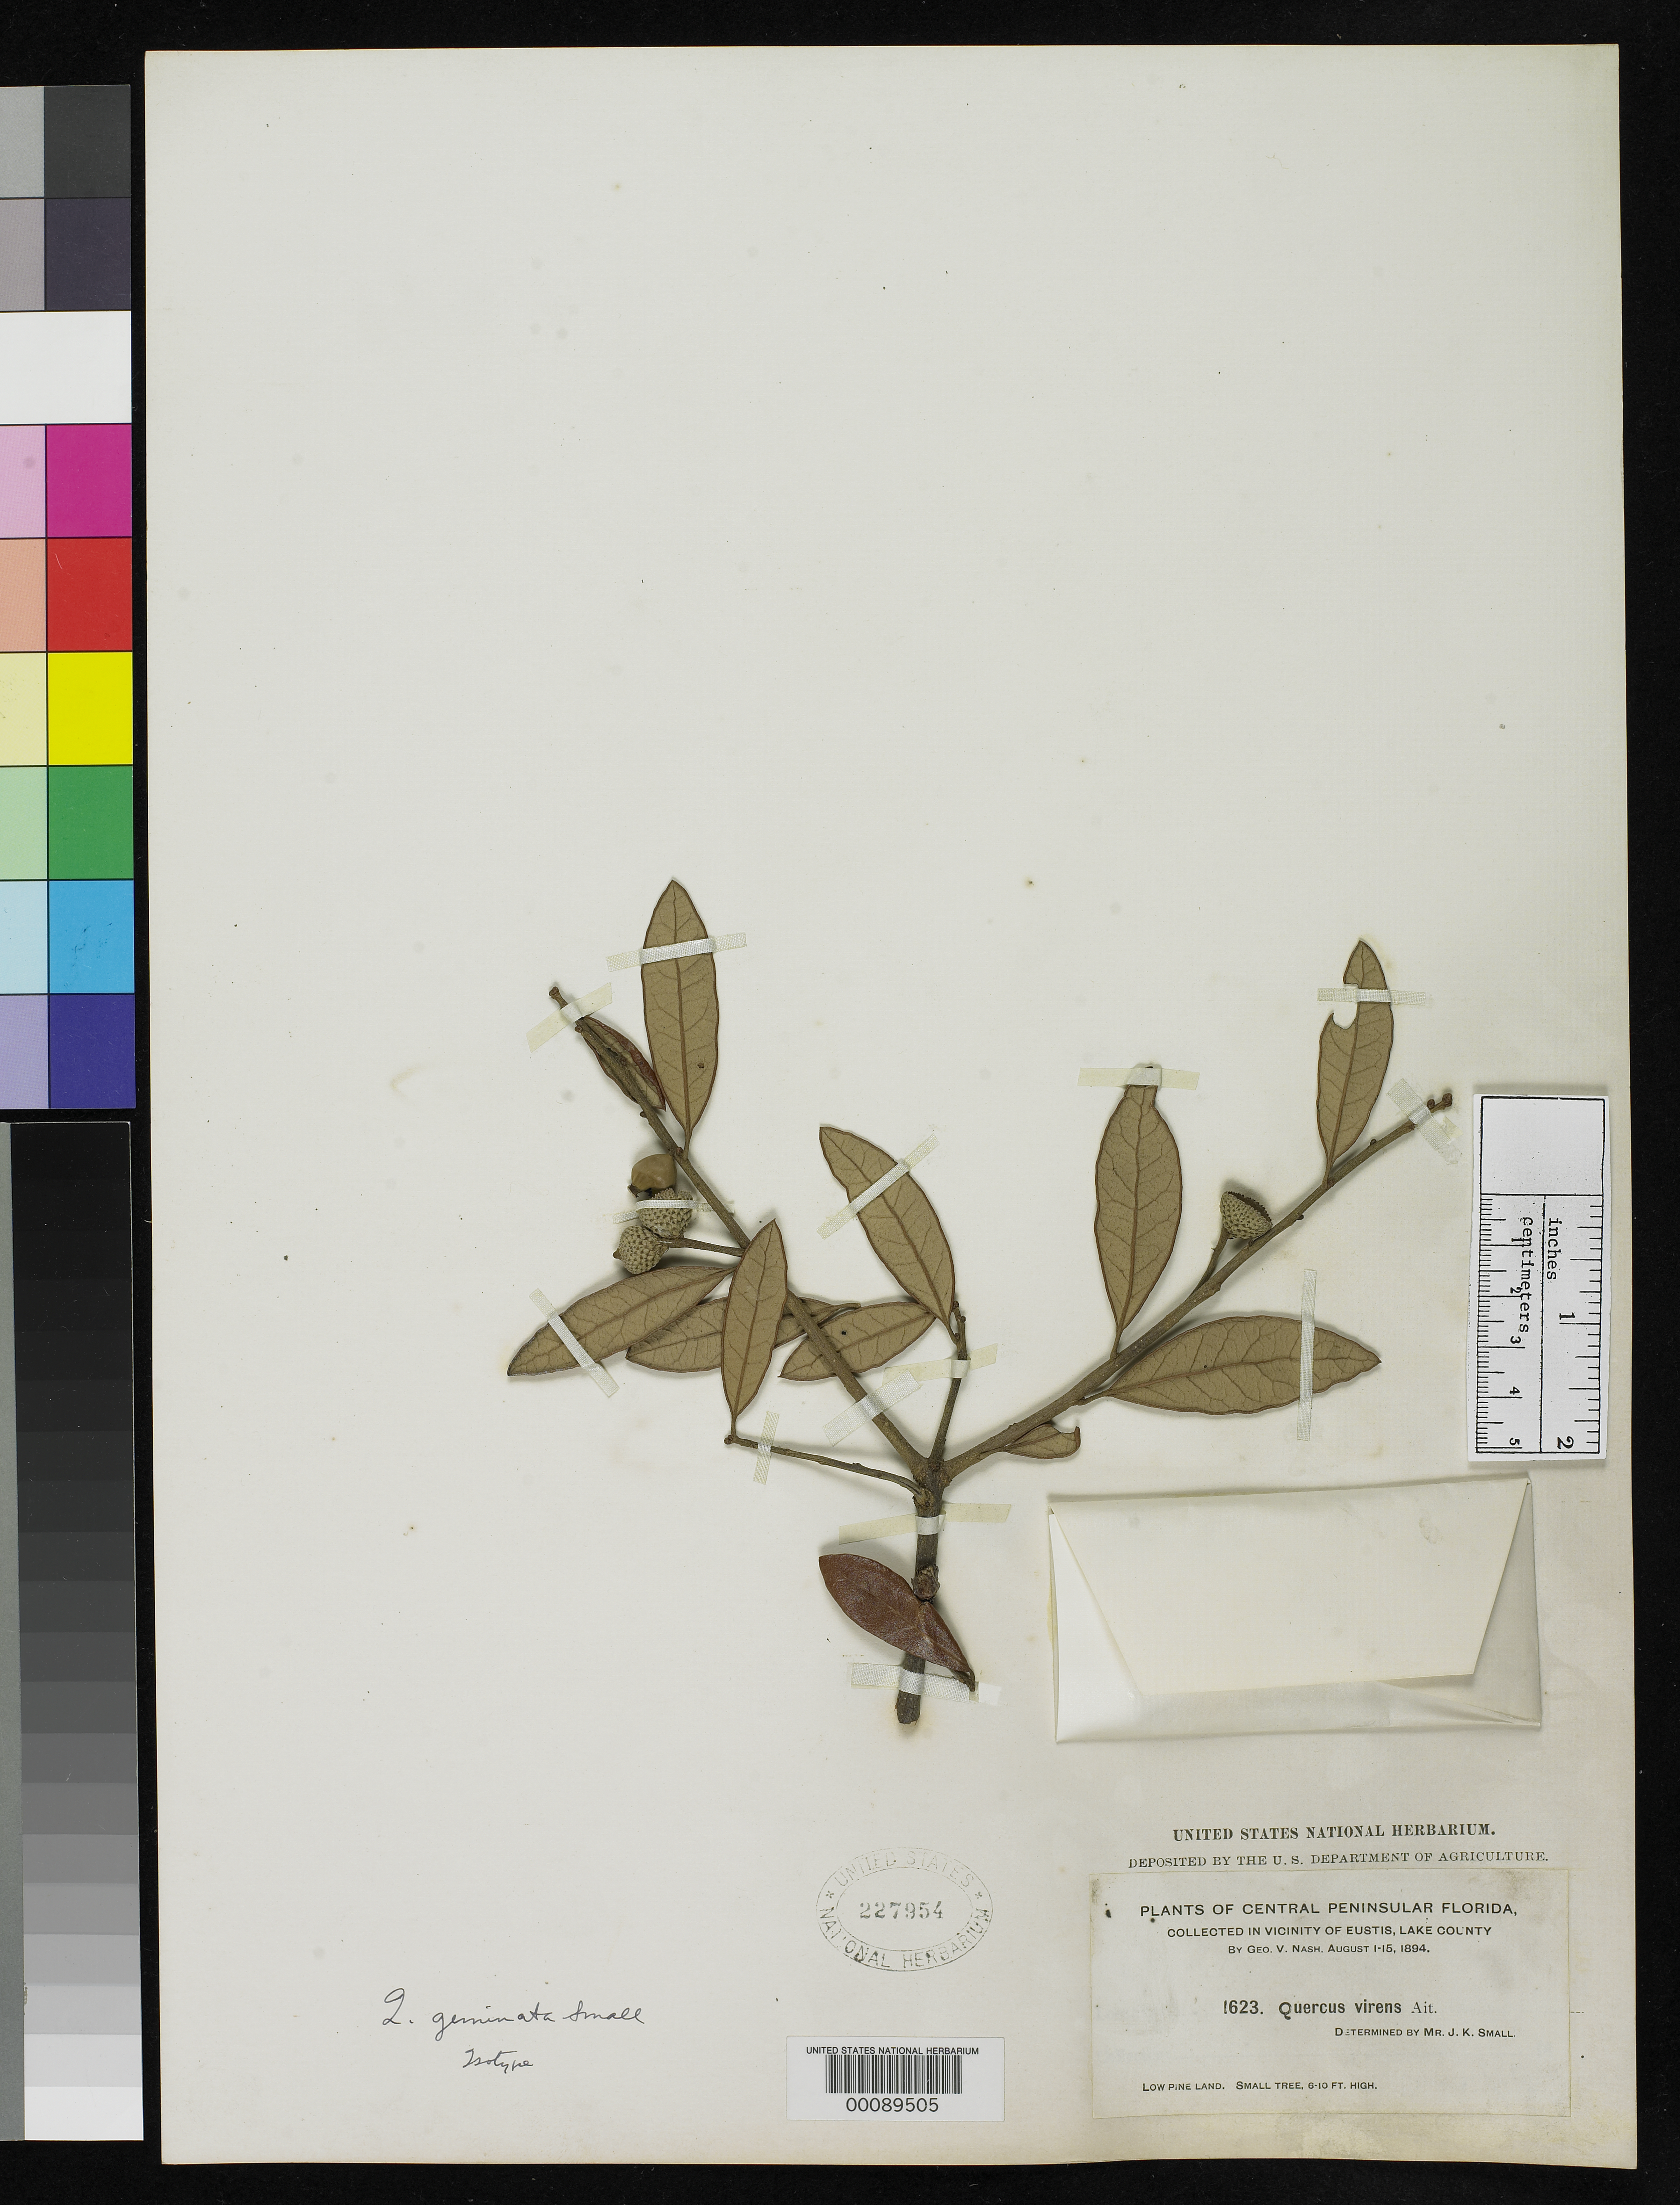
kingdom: Plantae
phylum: Tracheophyta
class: Magnoliopsida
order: Fagales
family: Fagaceae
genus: Quercus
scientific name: Quercus geminata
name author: Small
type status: Isotype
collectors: G. V. Nash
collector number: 1623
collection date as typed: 01 Aug 1894 to 15 Aug 1894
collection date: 1894-08-01/1894-08-15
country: United States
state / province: Florida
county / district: Lake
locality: Near Eustis.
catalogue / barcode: US 227954